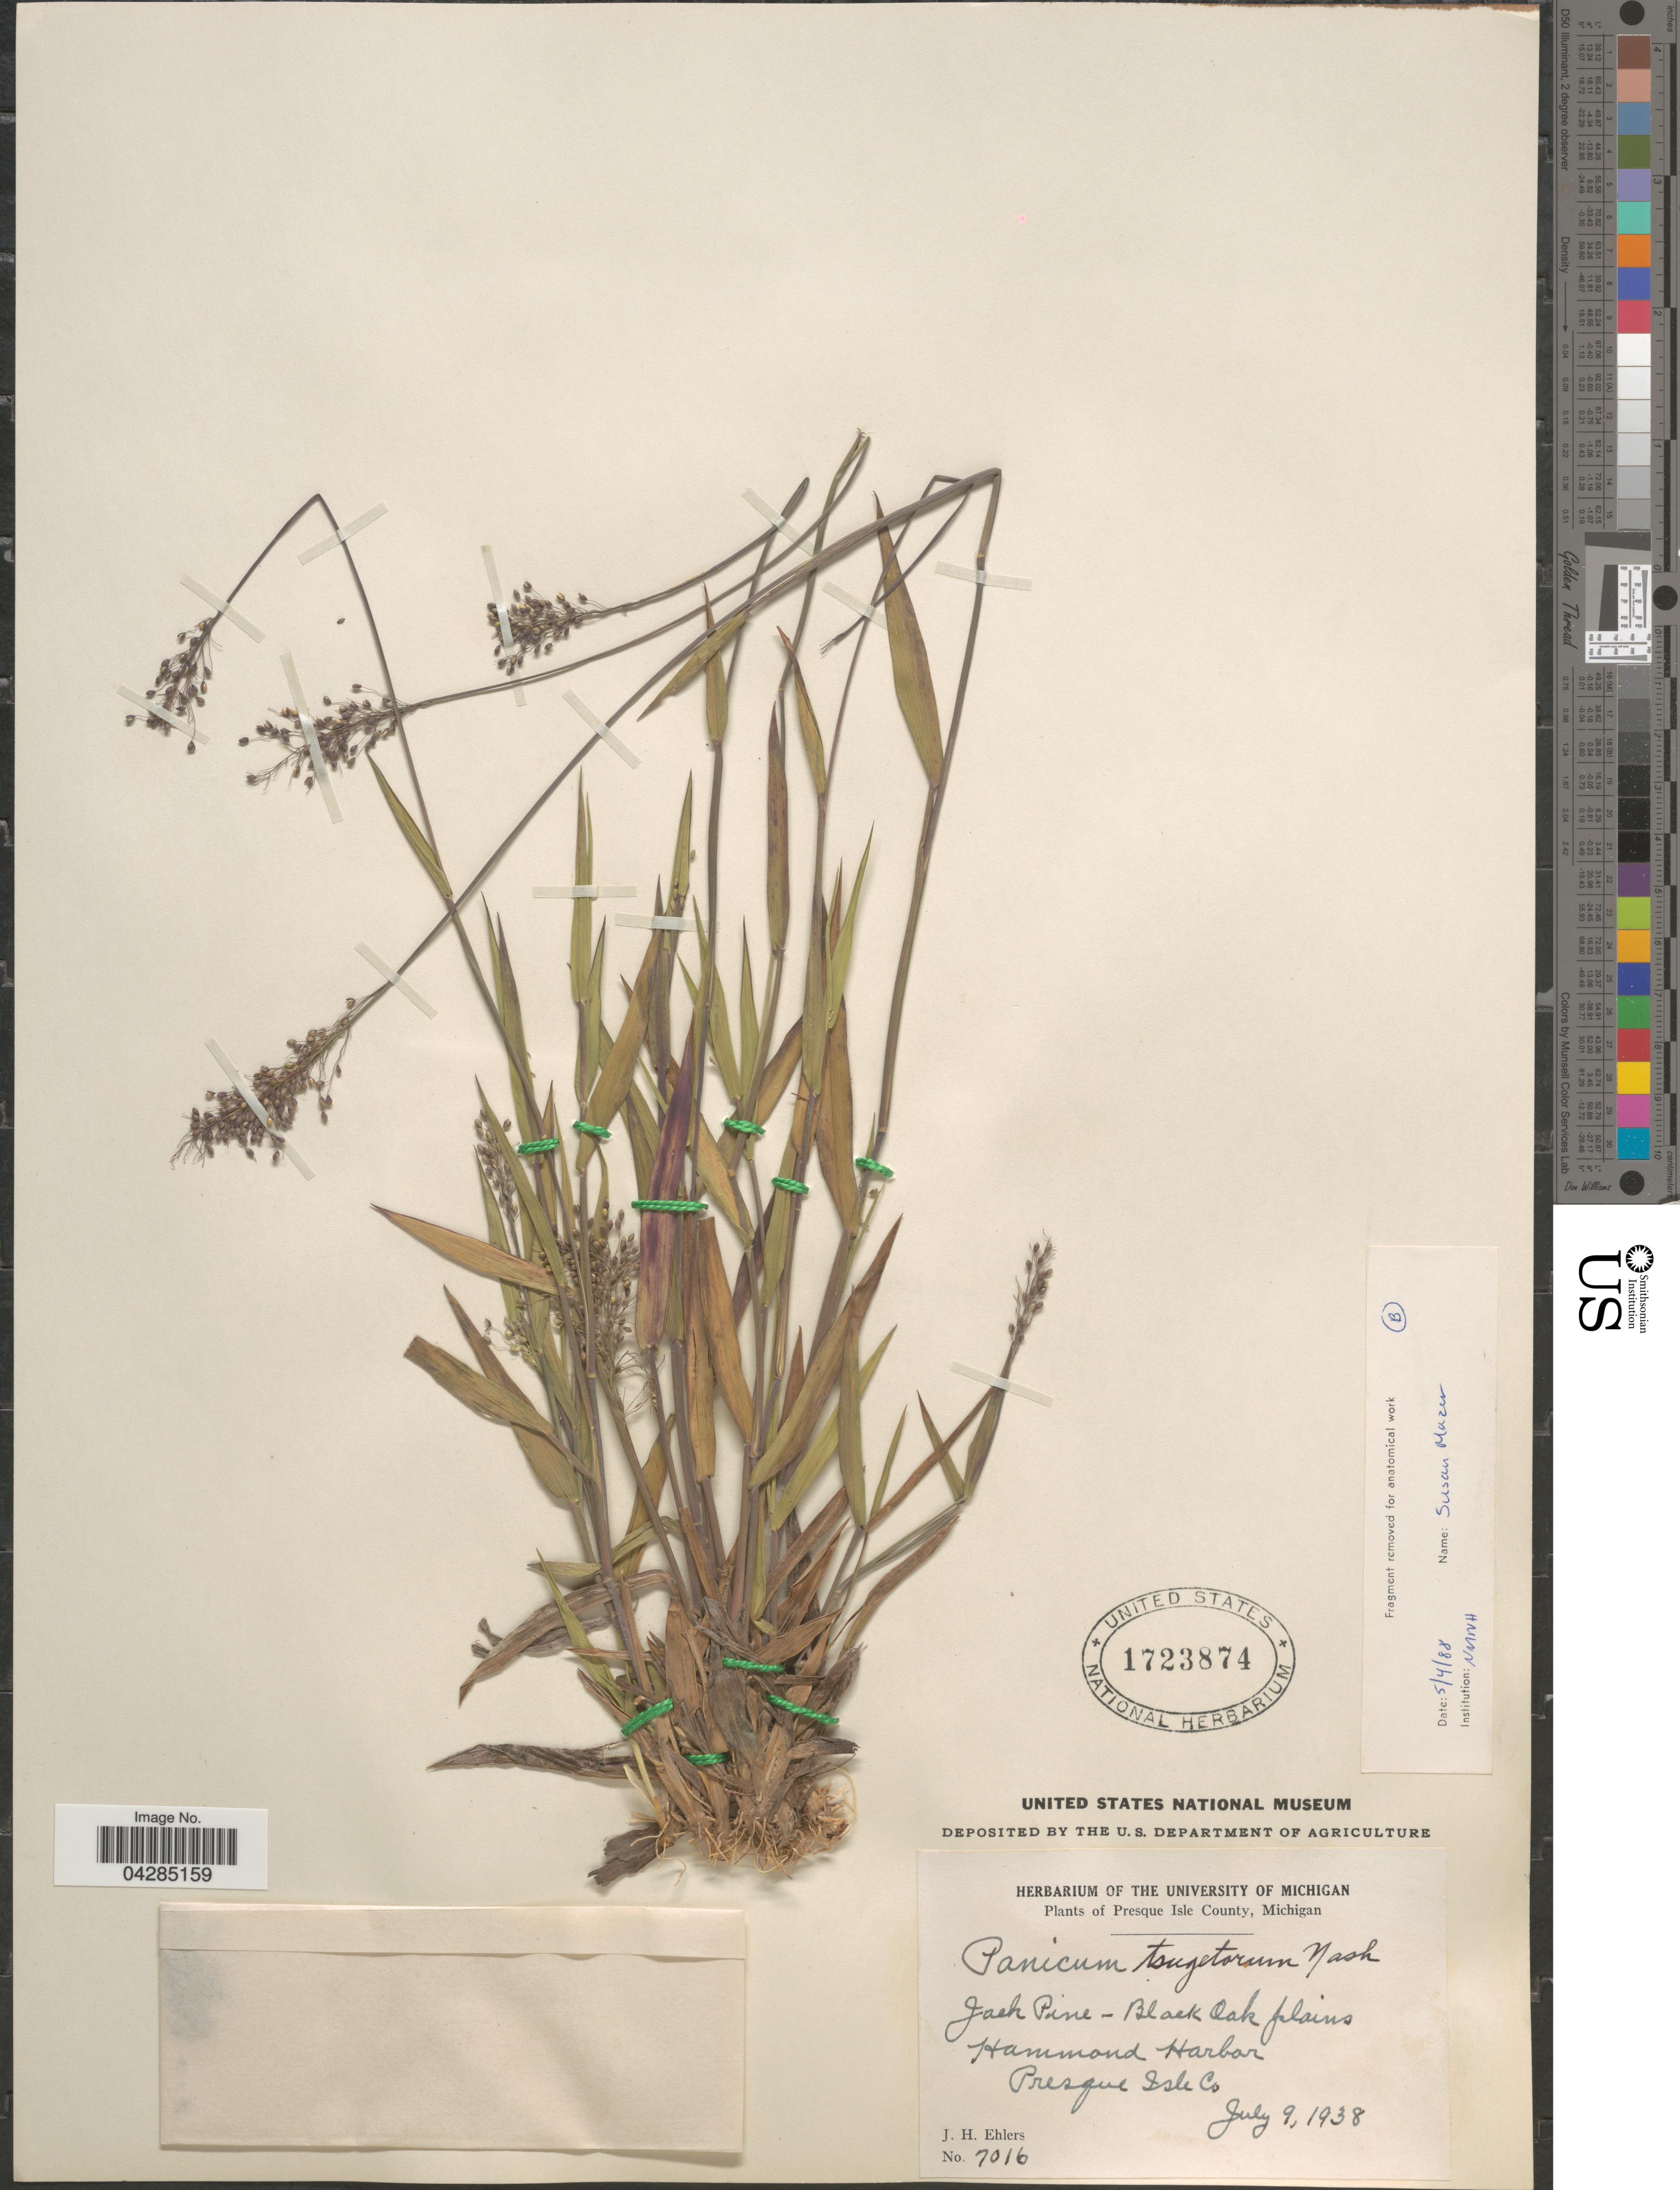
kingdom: Plantae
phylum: Tracheophyta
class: Liliopsida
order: Poales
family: Poaceae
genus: Dichanthelium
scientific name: Dichanthelium portoricense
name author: (Desv. ex Ham.) B.F. Hansen & Wunderlin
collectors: J. H. Ehlers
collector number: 7016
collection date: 1938-07-09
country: United States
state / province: Michigan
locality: Presque Isle County. Jack Pine - Black Oak plains. Hammond Harbor. Presque Isle Co.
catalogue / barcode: US 1723874